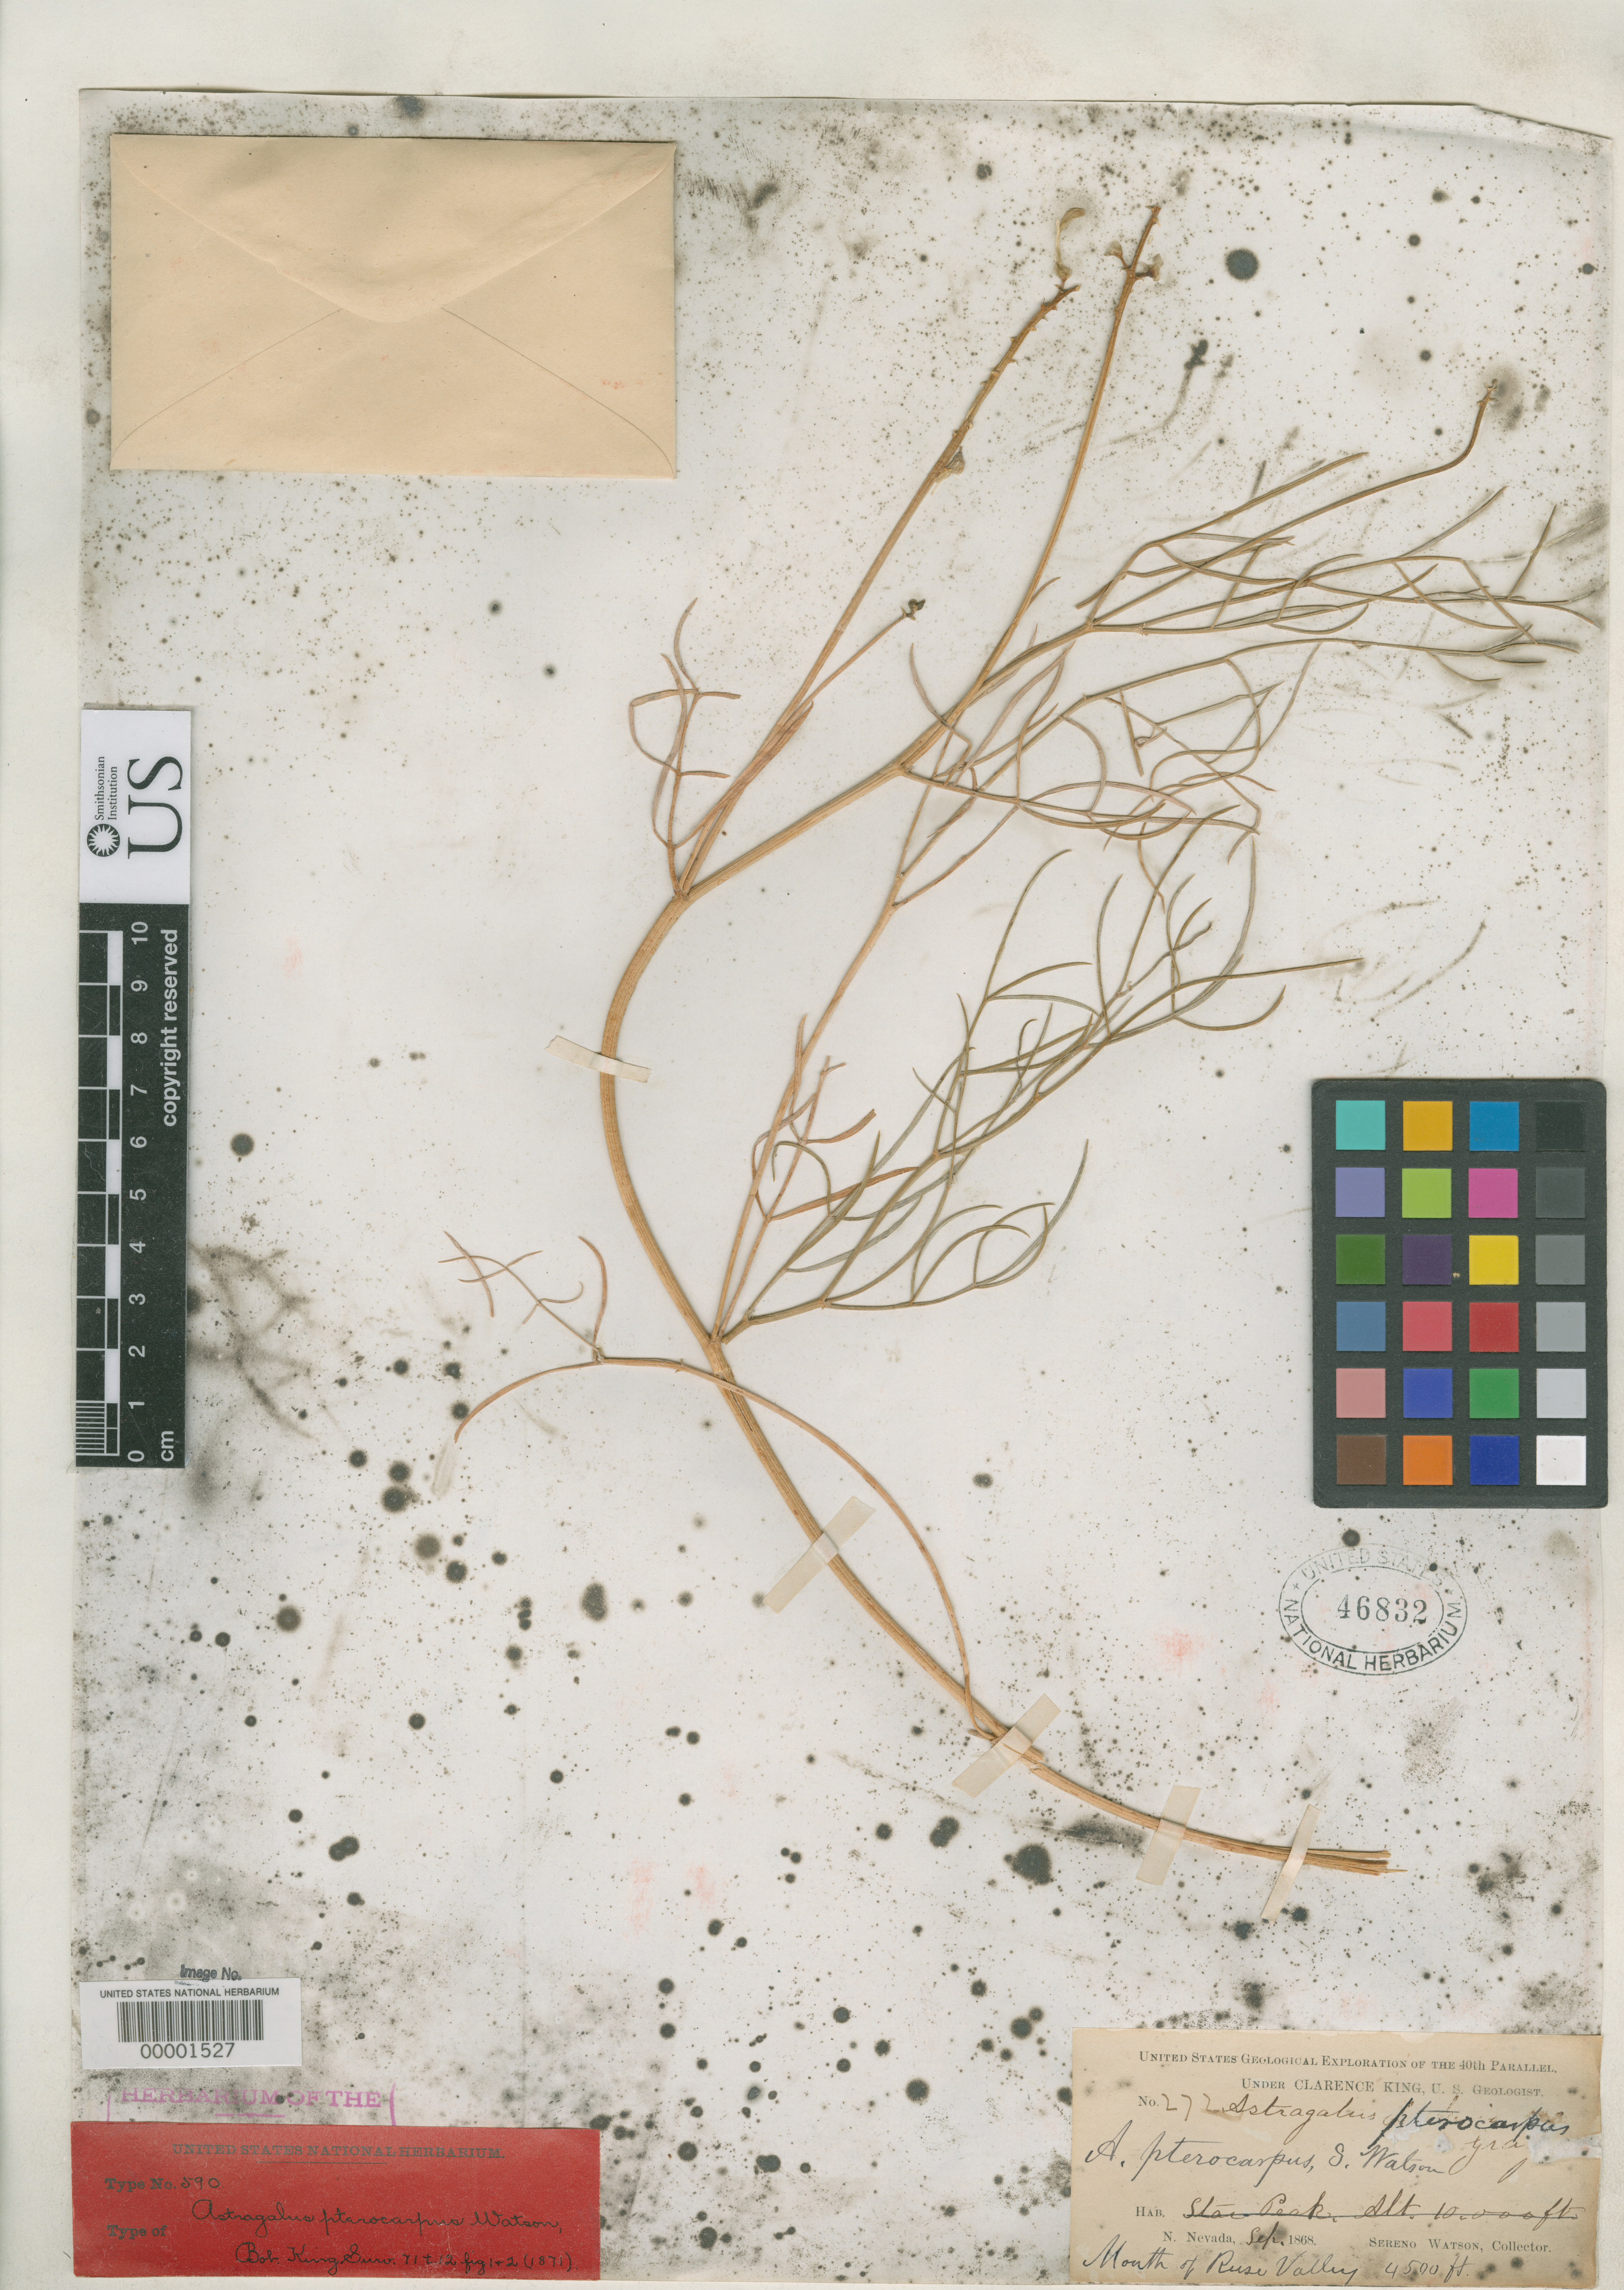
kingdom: Plantae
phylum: Tracheophyta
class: Magnoliopsida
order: Fabales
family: Fabaceae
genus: Astragalus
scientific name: Astragalus pterocarpus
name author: S. Watson in C. King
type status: Holotype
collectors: S. Watson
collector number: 272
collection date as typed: Sep 1868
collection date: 1868-09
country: United States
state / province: Nevada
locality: Mouth of Reese River.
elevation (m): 1372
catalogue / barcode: US 46832